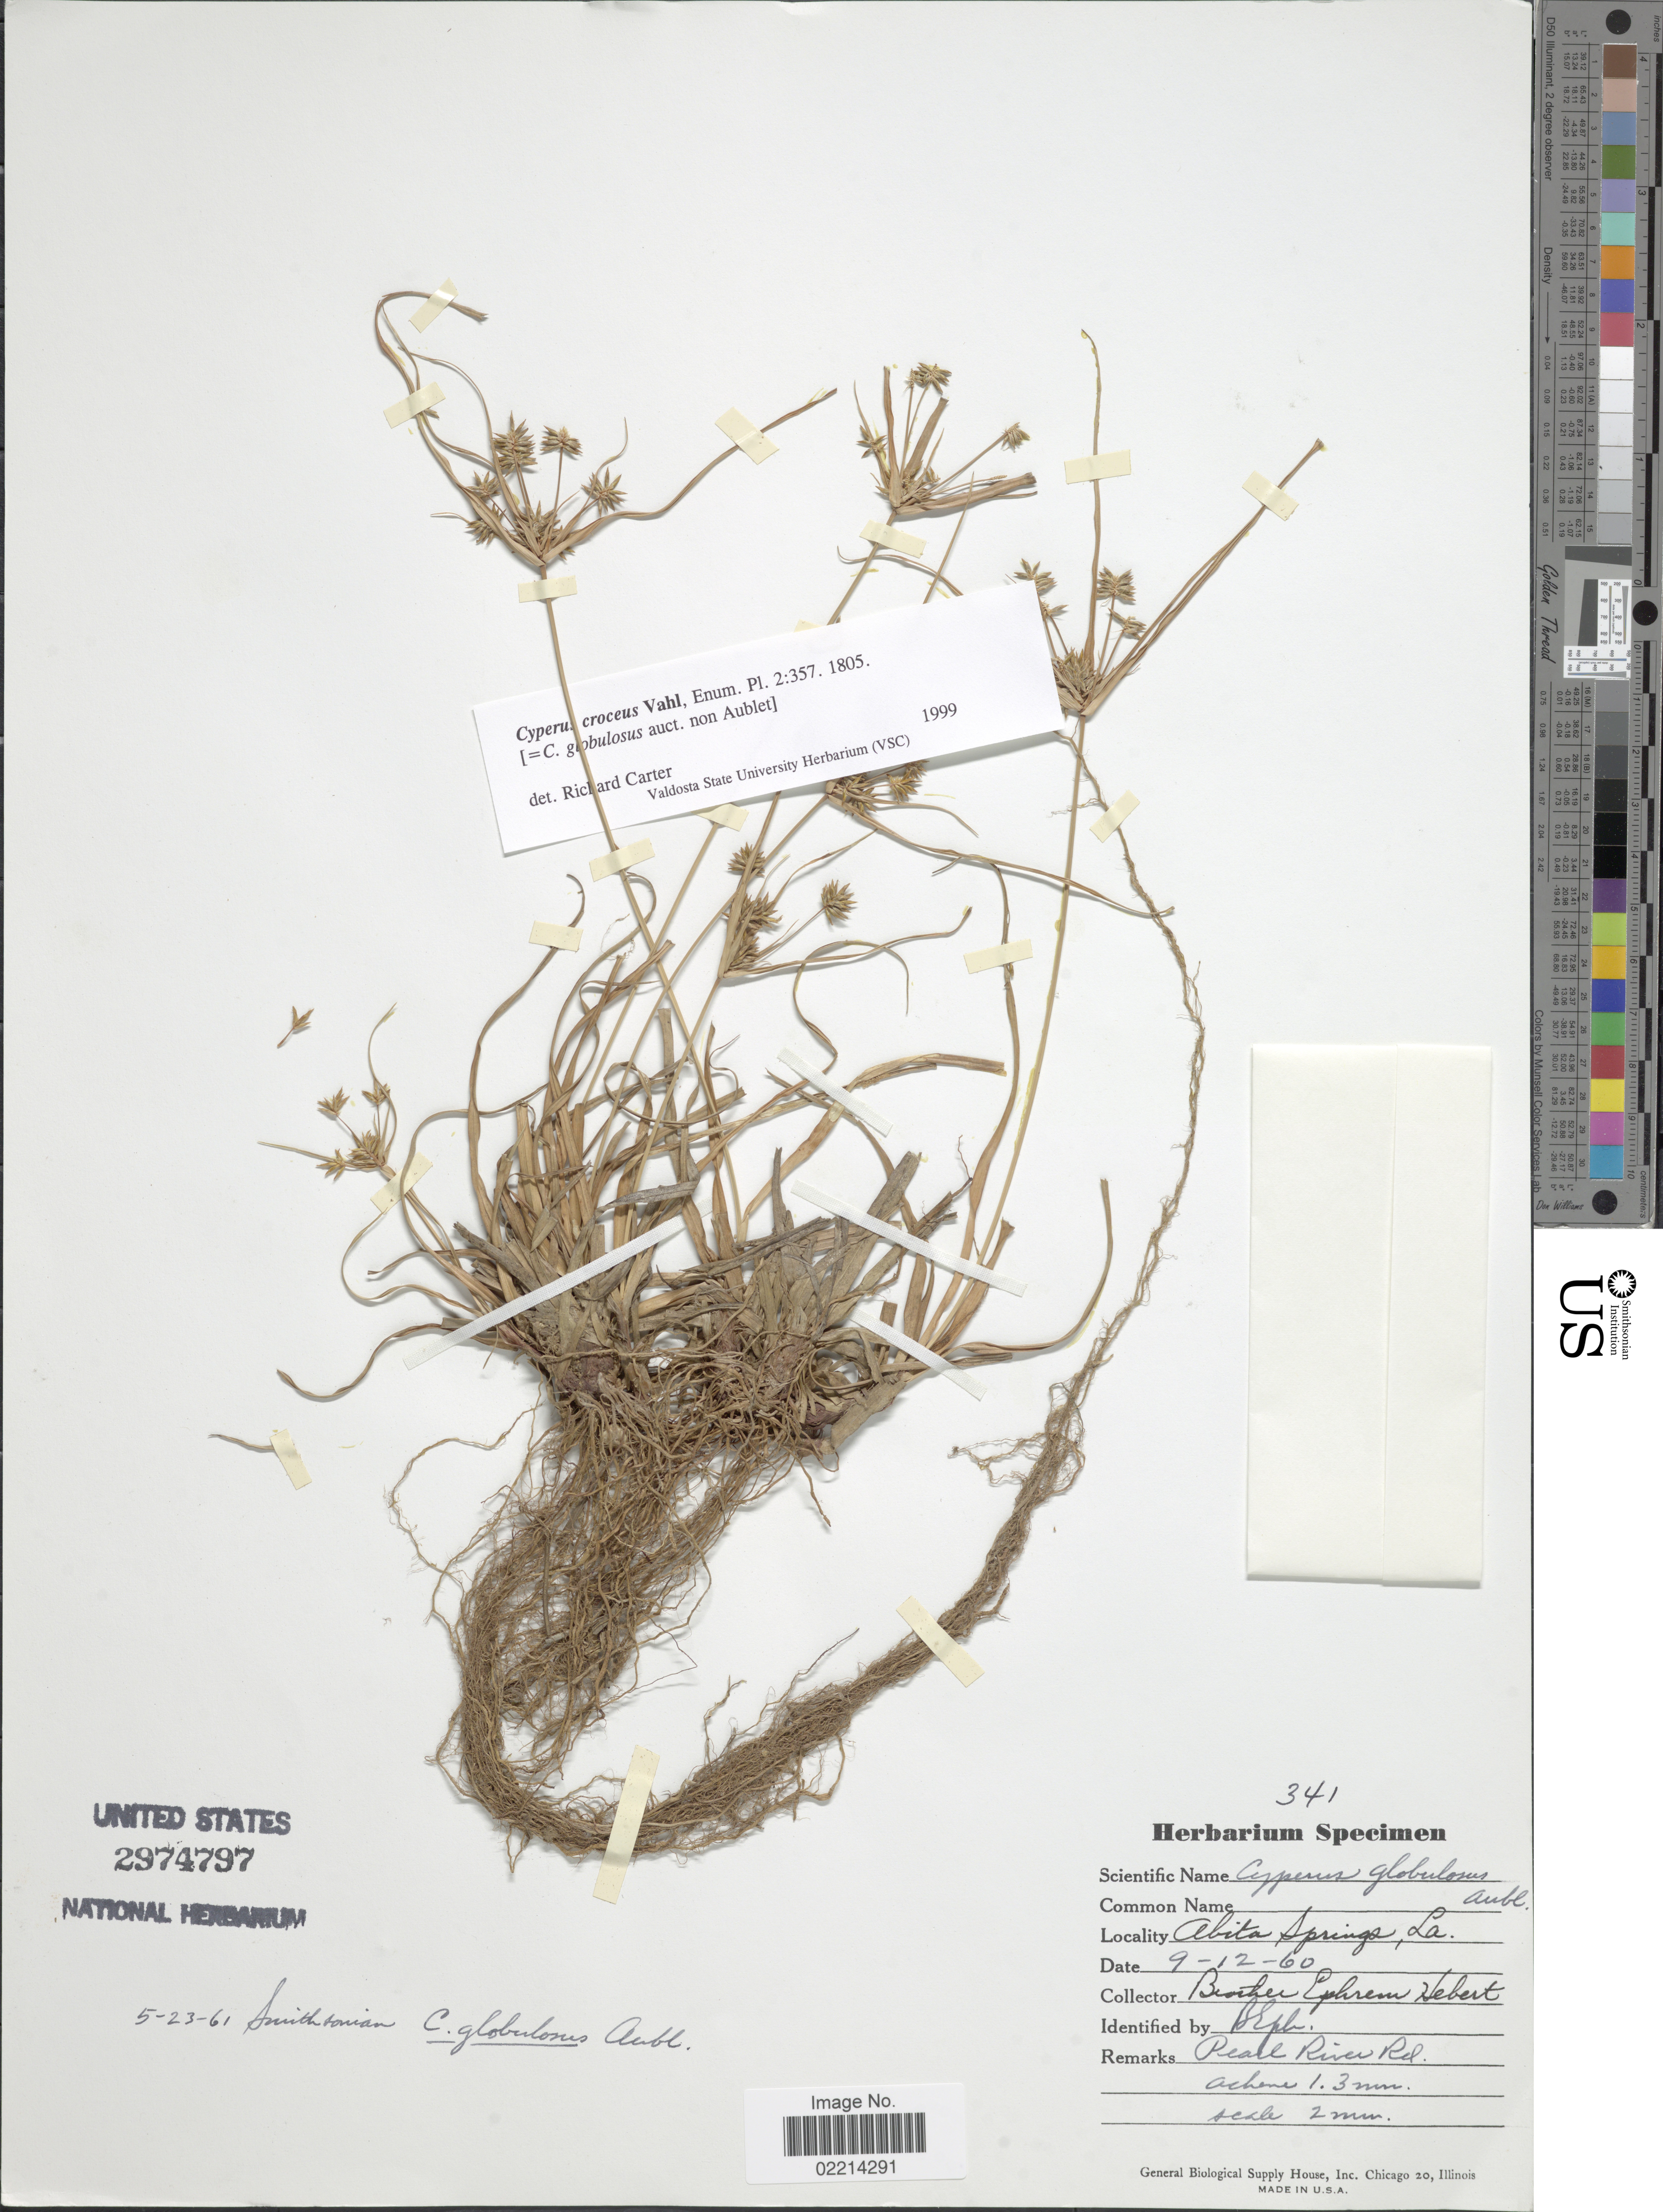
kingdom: Plantae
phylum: Tracheophyta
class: Liliopsida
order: Poales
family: Cyperaceae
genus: Cyperus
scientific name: Cyperus croceus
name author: Vahl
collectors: E. Hebert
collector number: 341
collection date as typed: Transcribed d/m/y: 12/9/60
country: United States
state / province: Louisiana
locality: Abita Springs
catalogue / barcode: US 2974797